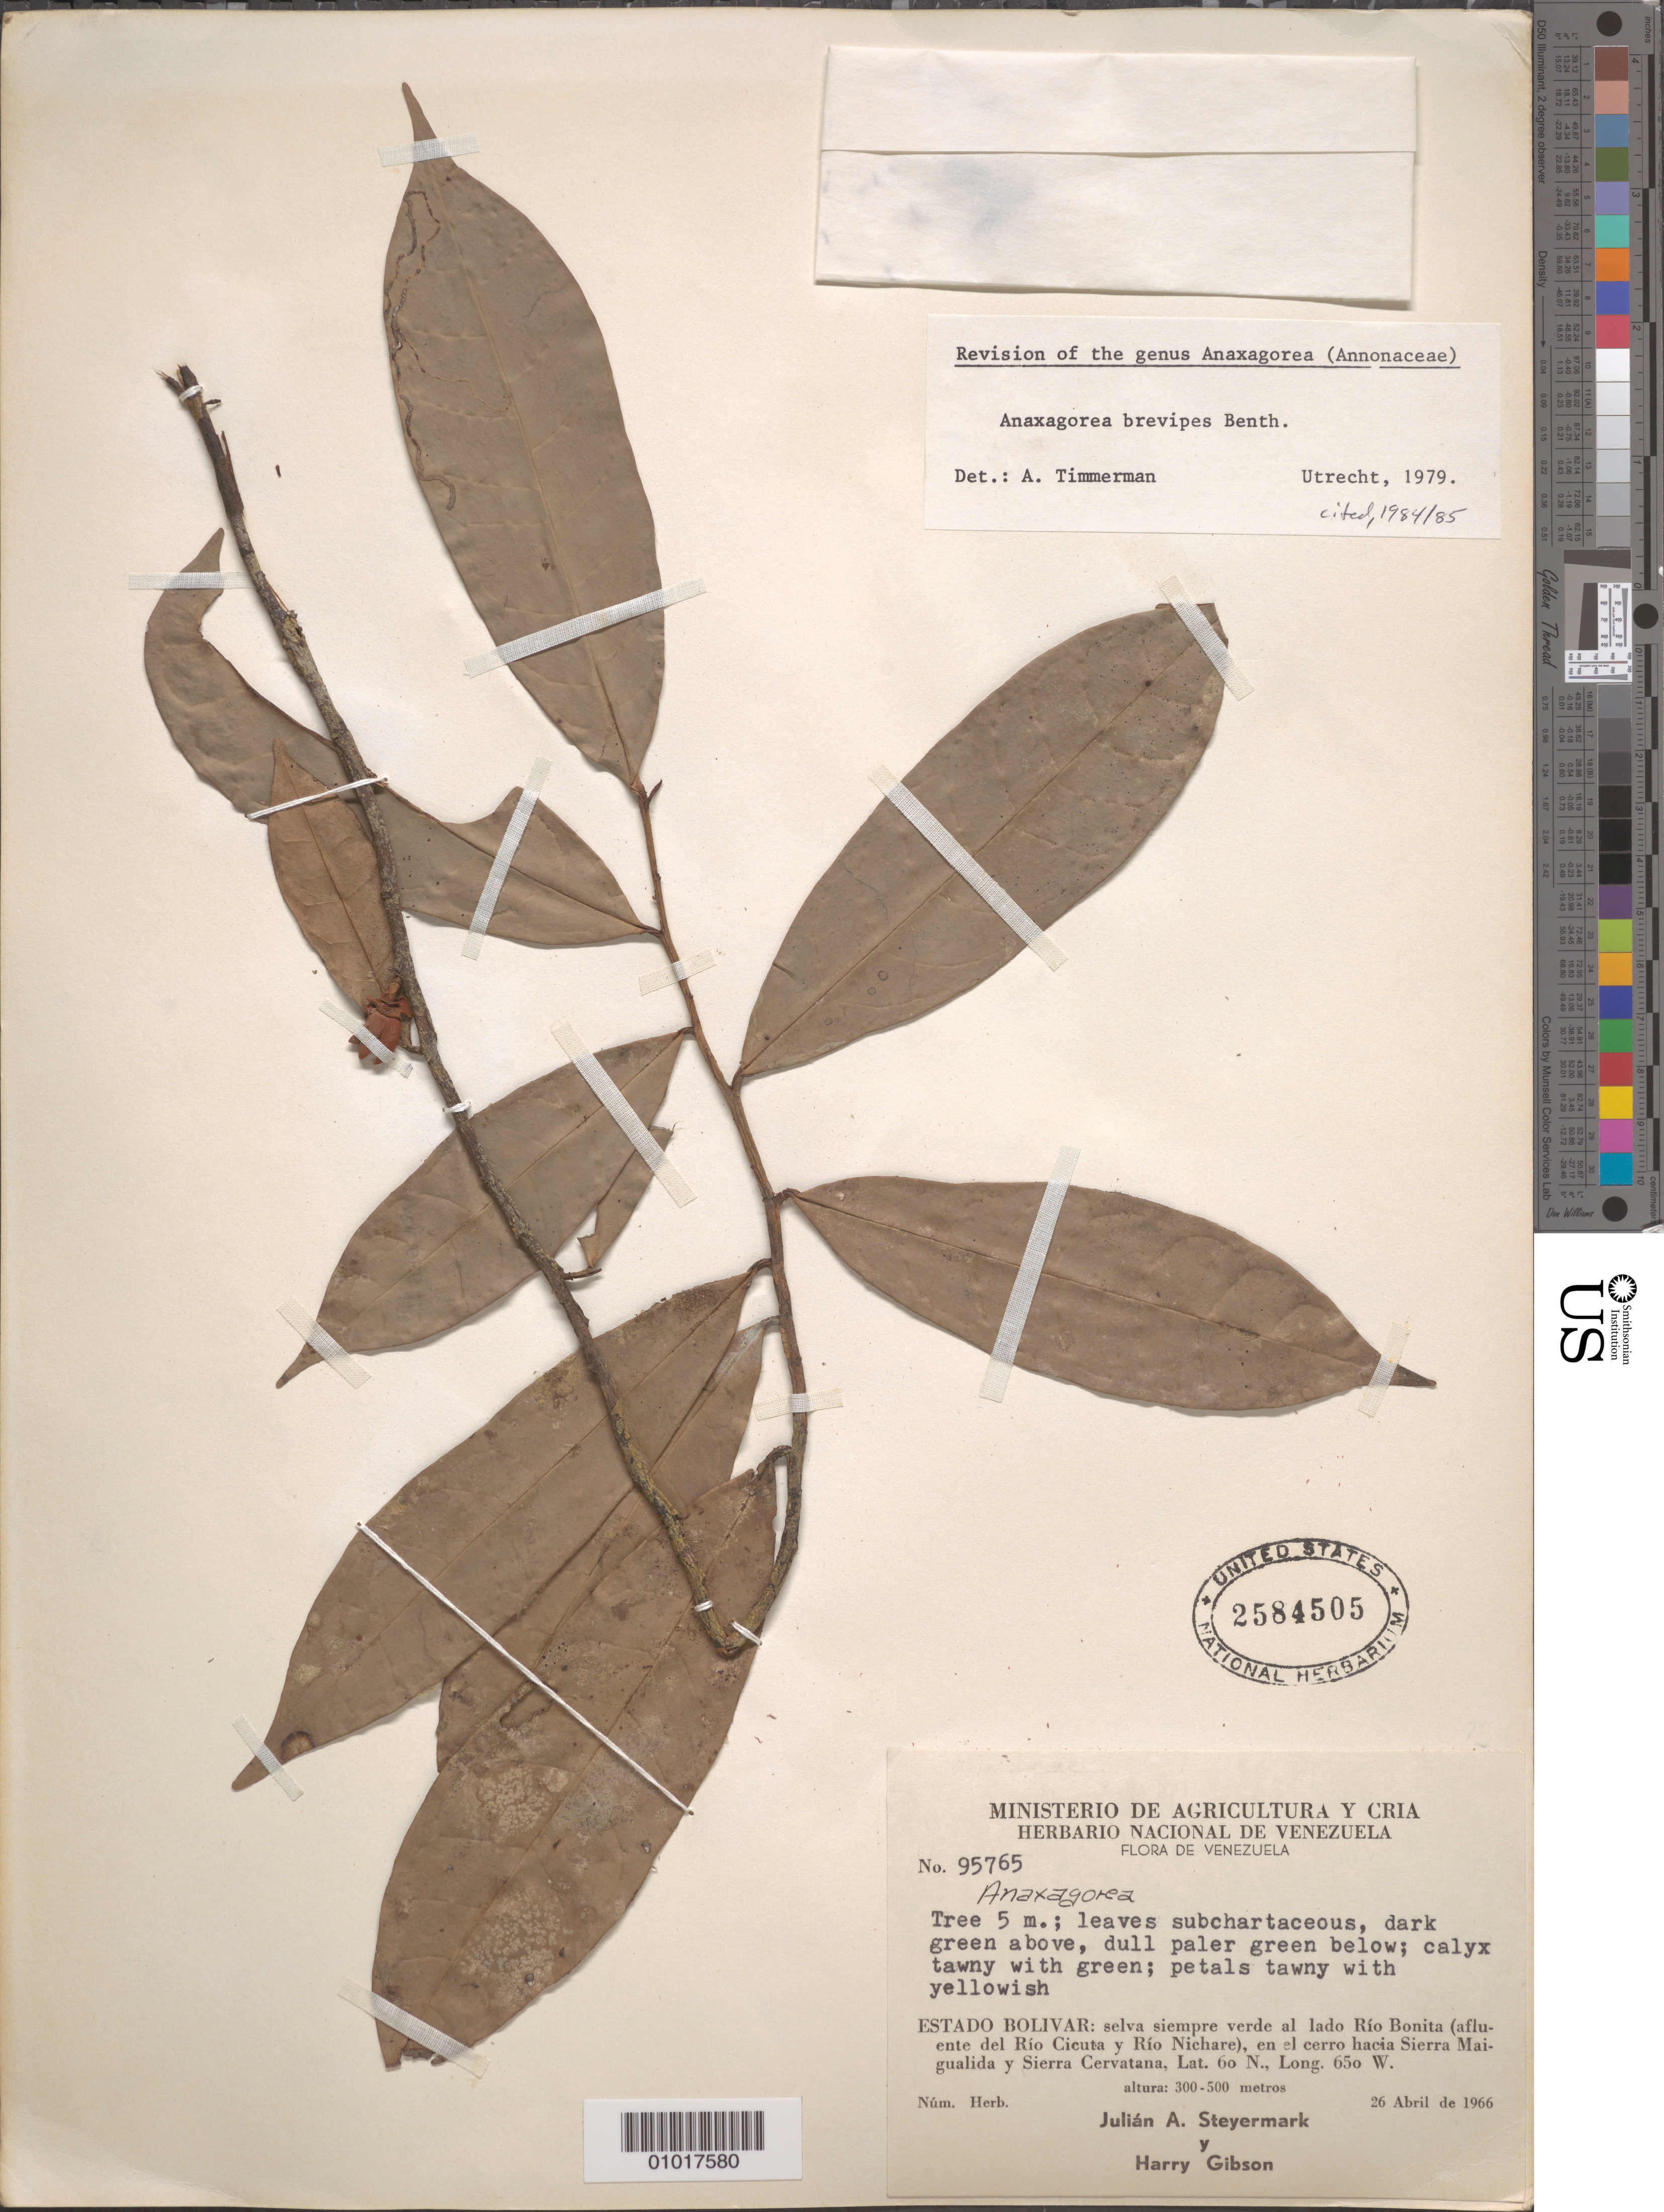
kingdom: Plantae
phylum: Tracheophyta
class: Magnoliopsida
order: Magnoliales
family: Annonaceae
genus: Anaxagorea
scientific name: Anaxagorea brevipes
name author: Benth.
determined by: Timmerman, A.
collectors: J. Steyermark & H. Gibson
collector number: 95765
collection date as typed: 26-Apr-66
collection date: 1966-04-26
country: Venezuela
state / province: Bolívar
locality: selva siempre verde al lado Río Bonita (affluente del Río Nichare), en el cerro hacia Sierra Maigualida y Sierra Cervatana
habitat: selva siempre verde al lado Río Bonita (affluente del Río Nichare), en el cerro hacia Sierra Maigualida y Sierra Cervatana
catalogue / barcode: US 2584505